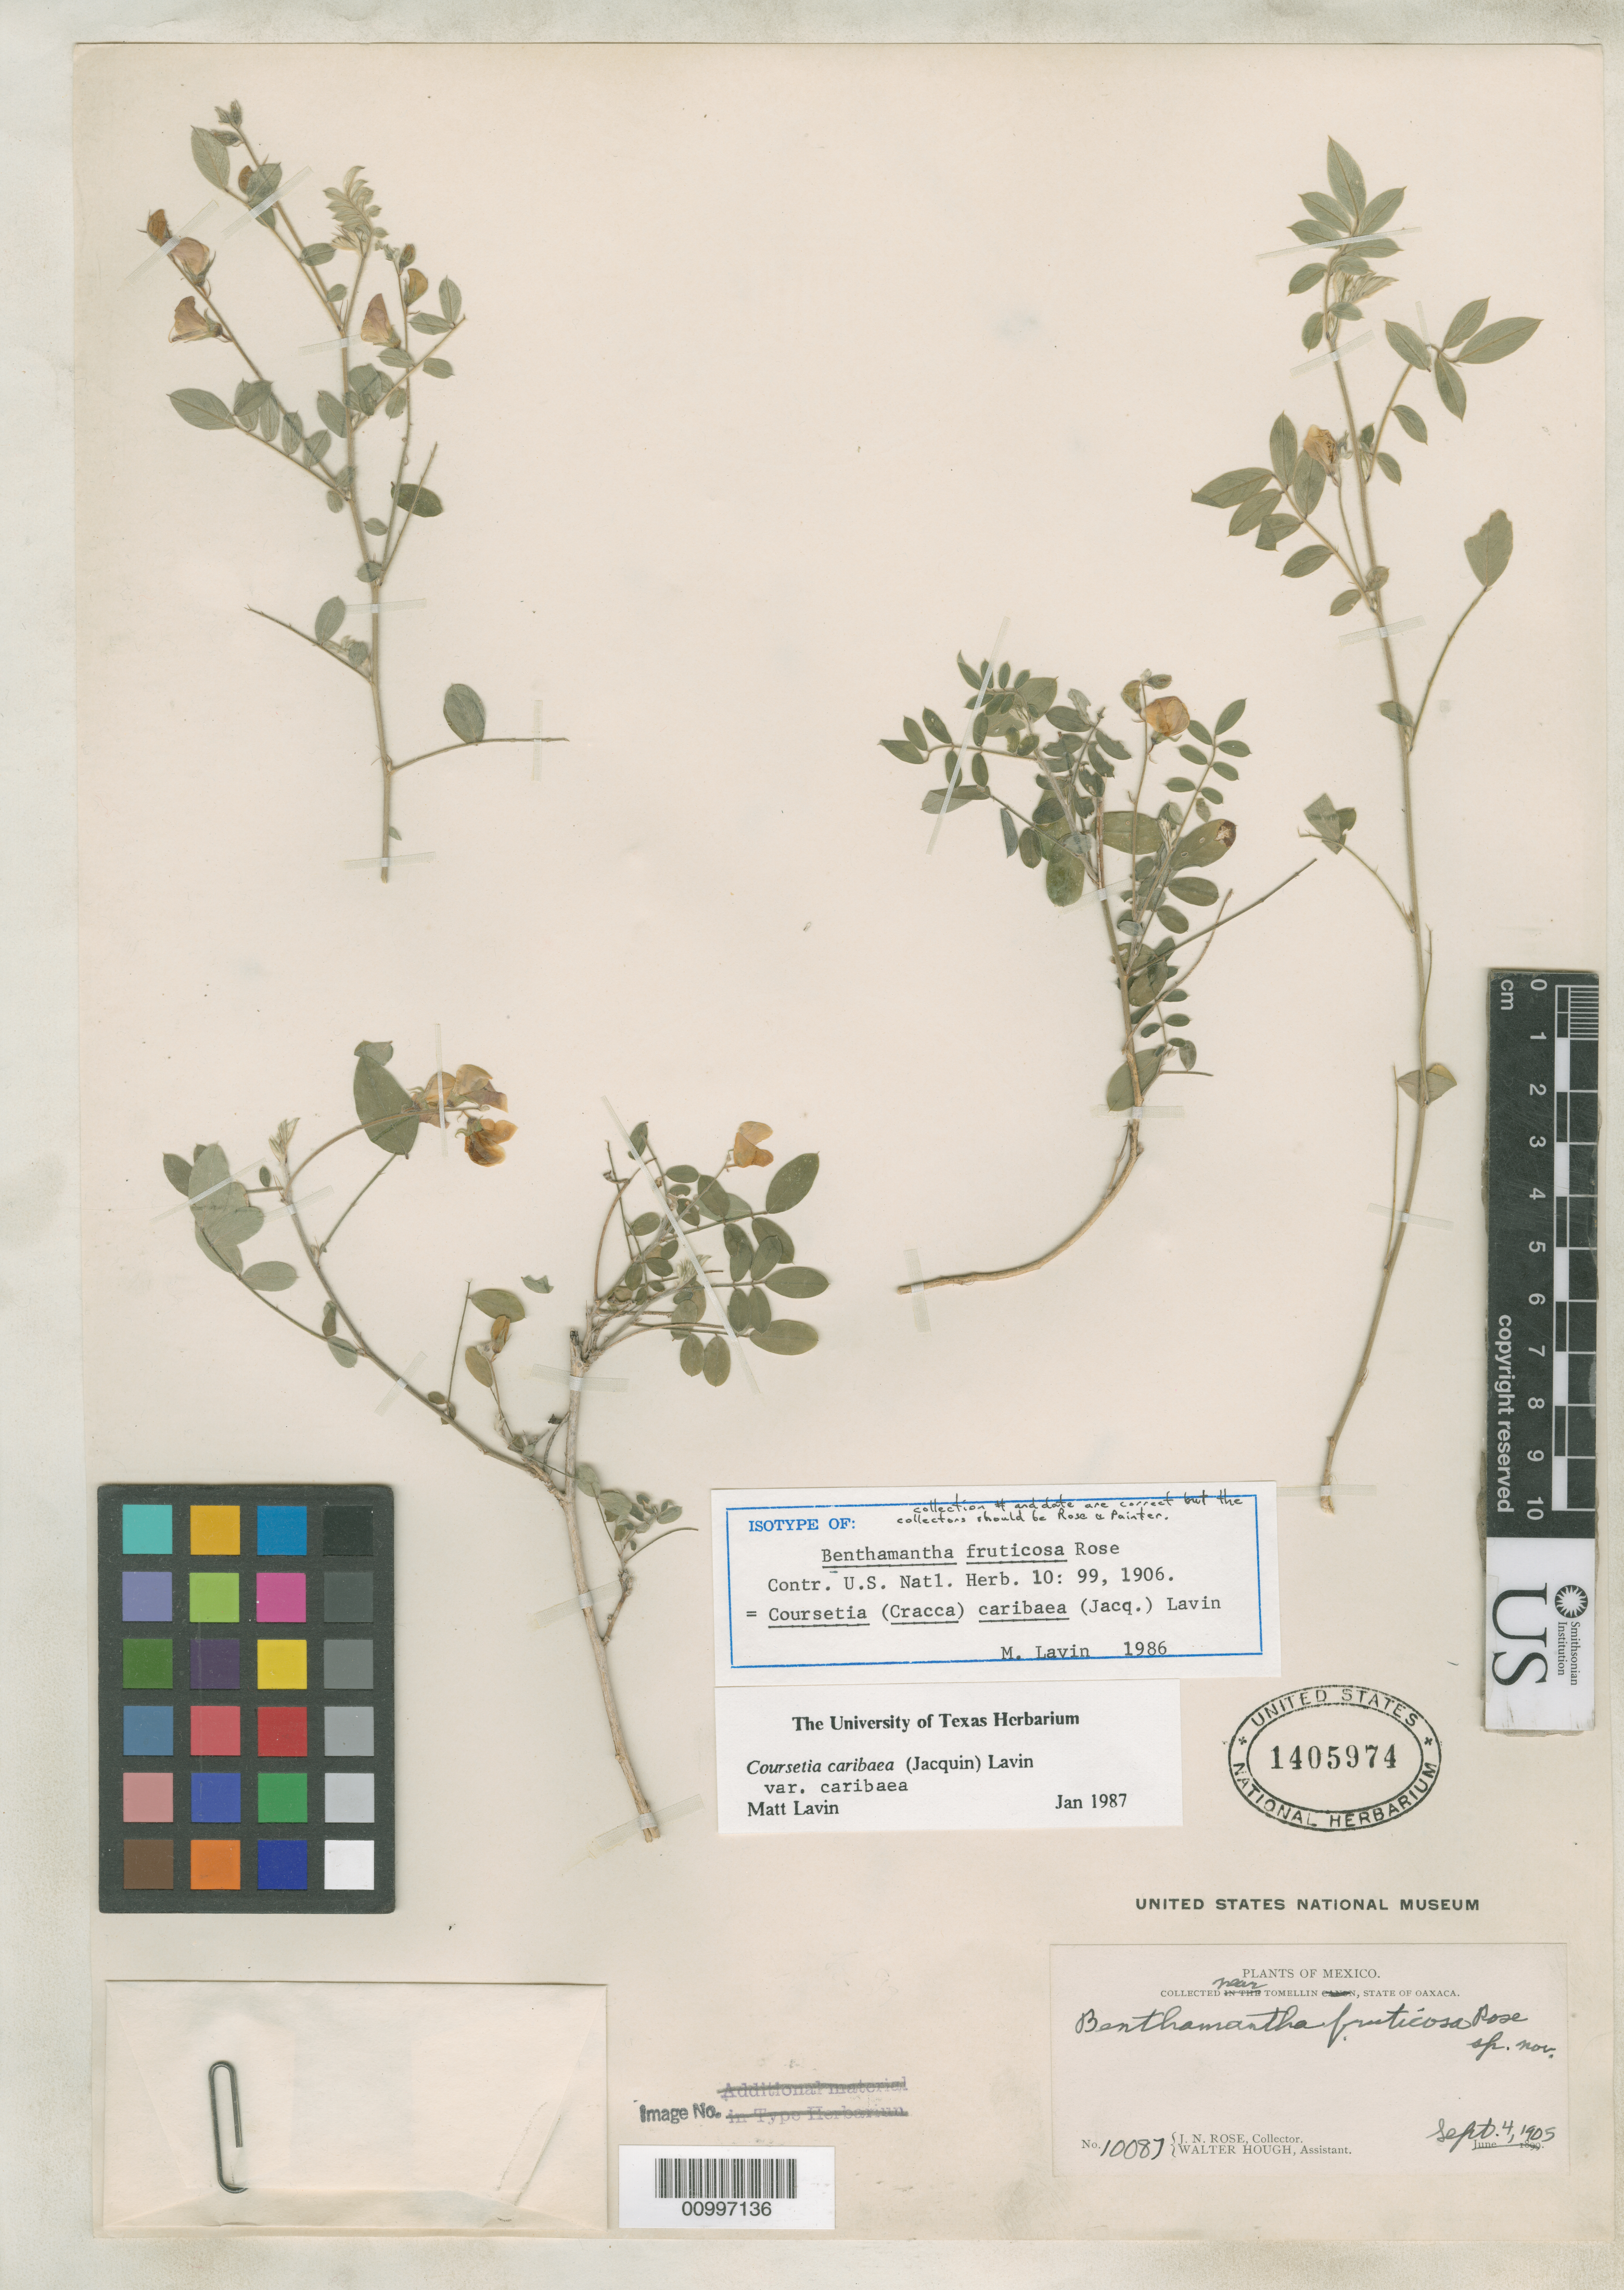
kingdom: Plantae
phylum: Tracheophyta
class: Magnoliopsida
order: Fabales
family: Fabaceae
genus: Benthamantha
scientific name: Benthamantha fruticosa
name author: Rose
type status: Isotype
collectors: J. N. Rose, J. H. Painter & J. S. Rose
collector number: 10087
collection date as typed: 04 Sep 1905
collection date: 1905-09-04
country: Mexico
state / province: Oaxaca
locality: Near Tomellin.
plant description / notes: The label states that Walter Hough assisted with this collection, but a note by Matt Lavin indiates that the label was reused from another expedition and not fully altered; Painter and J.S. Rose should be the assistant collectors.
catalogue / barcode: US 1405974